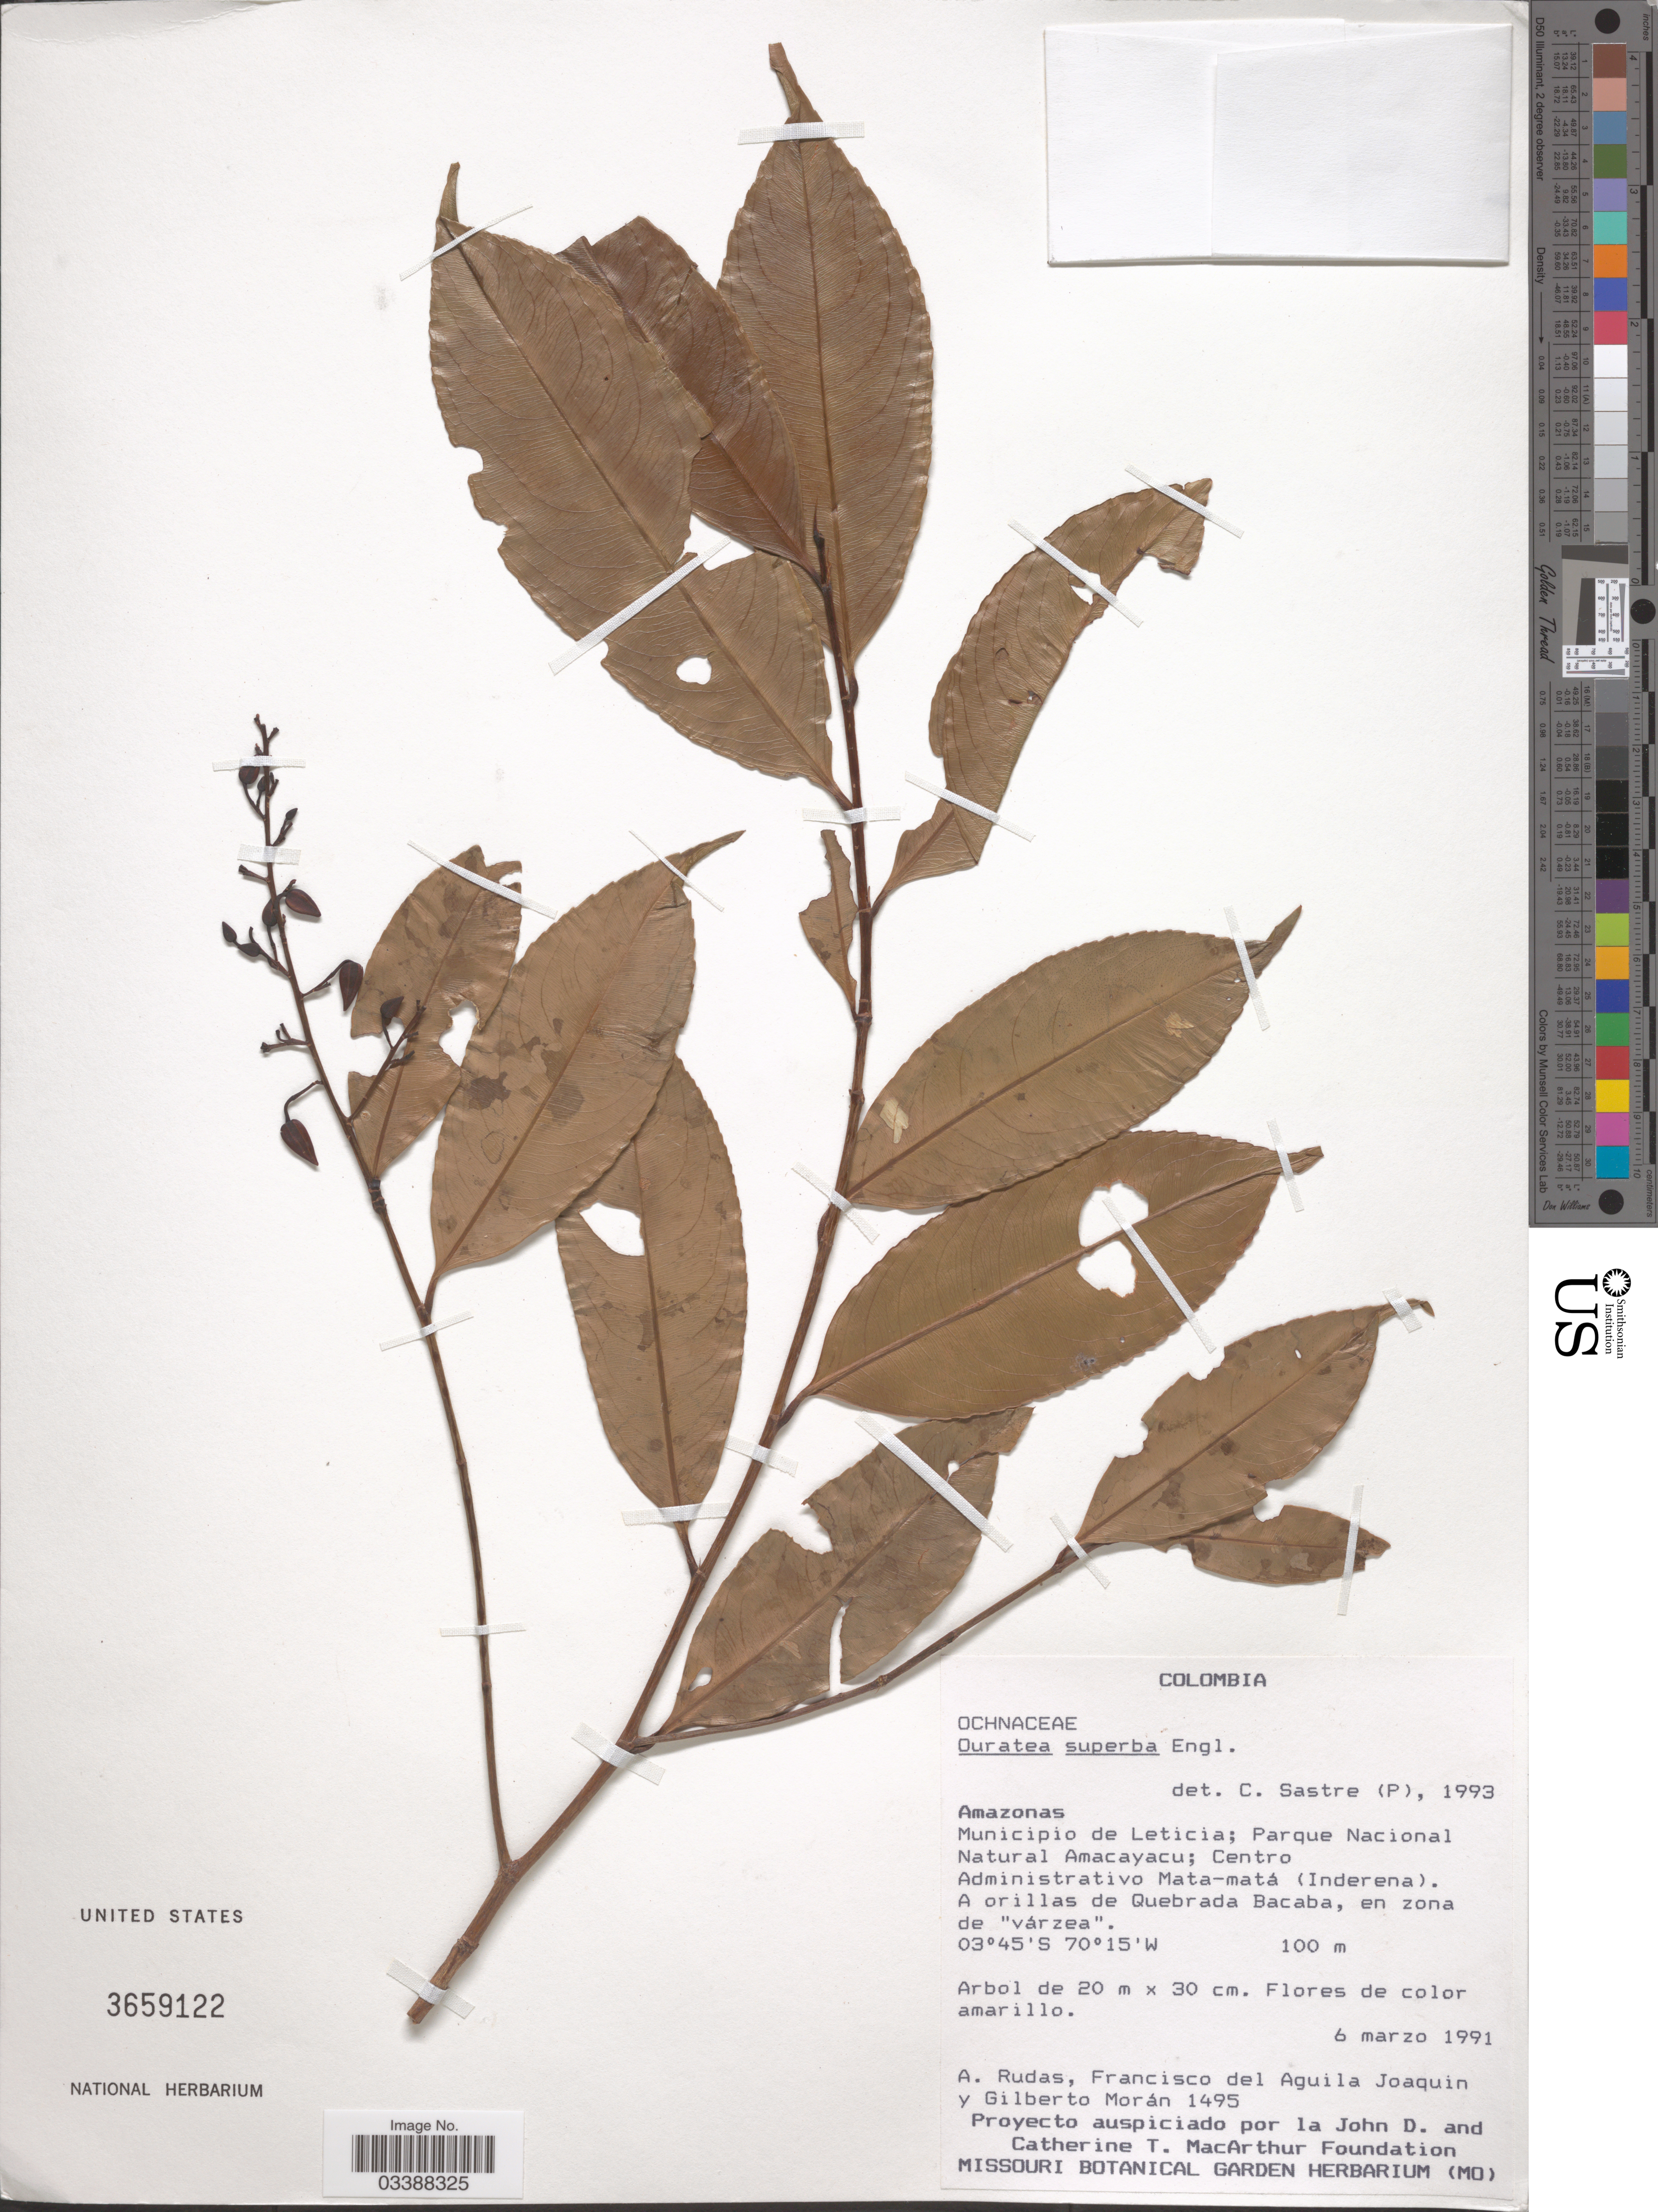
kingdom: Plantae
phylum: Tracheophyta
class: Magnoliopsida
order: Malpighiales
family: Ochnaceae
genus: Ouratea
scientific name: Ouratea superba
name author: Engl.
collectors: A. Rudas, F. Aguila Joaquin & G. Moran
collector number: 1495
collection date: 1991-03-06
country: Colombia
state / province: Amazônas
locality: Municipio de Leticia; Parque Nacional Natural Amacayacu; Centro Administrativo Mata-matá (Inderena). A orillas de la quebrada Mata-matá en zona de "várzea".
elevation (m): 100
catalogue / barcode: US 3659122